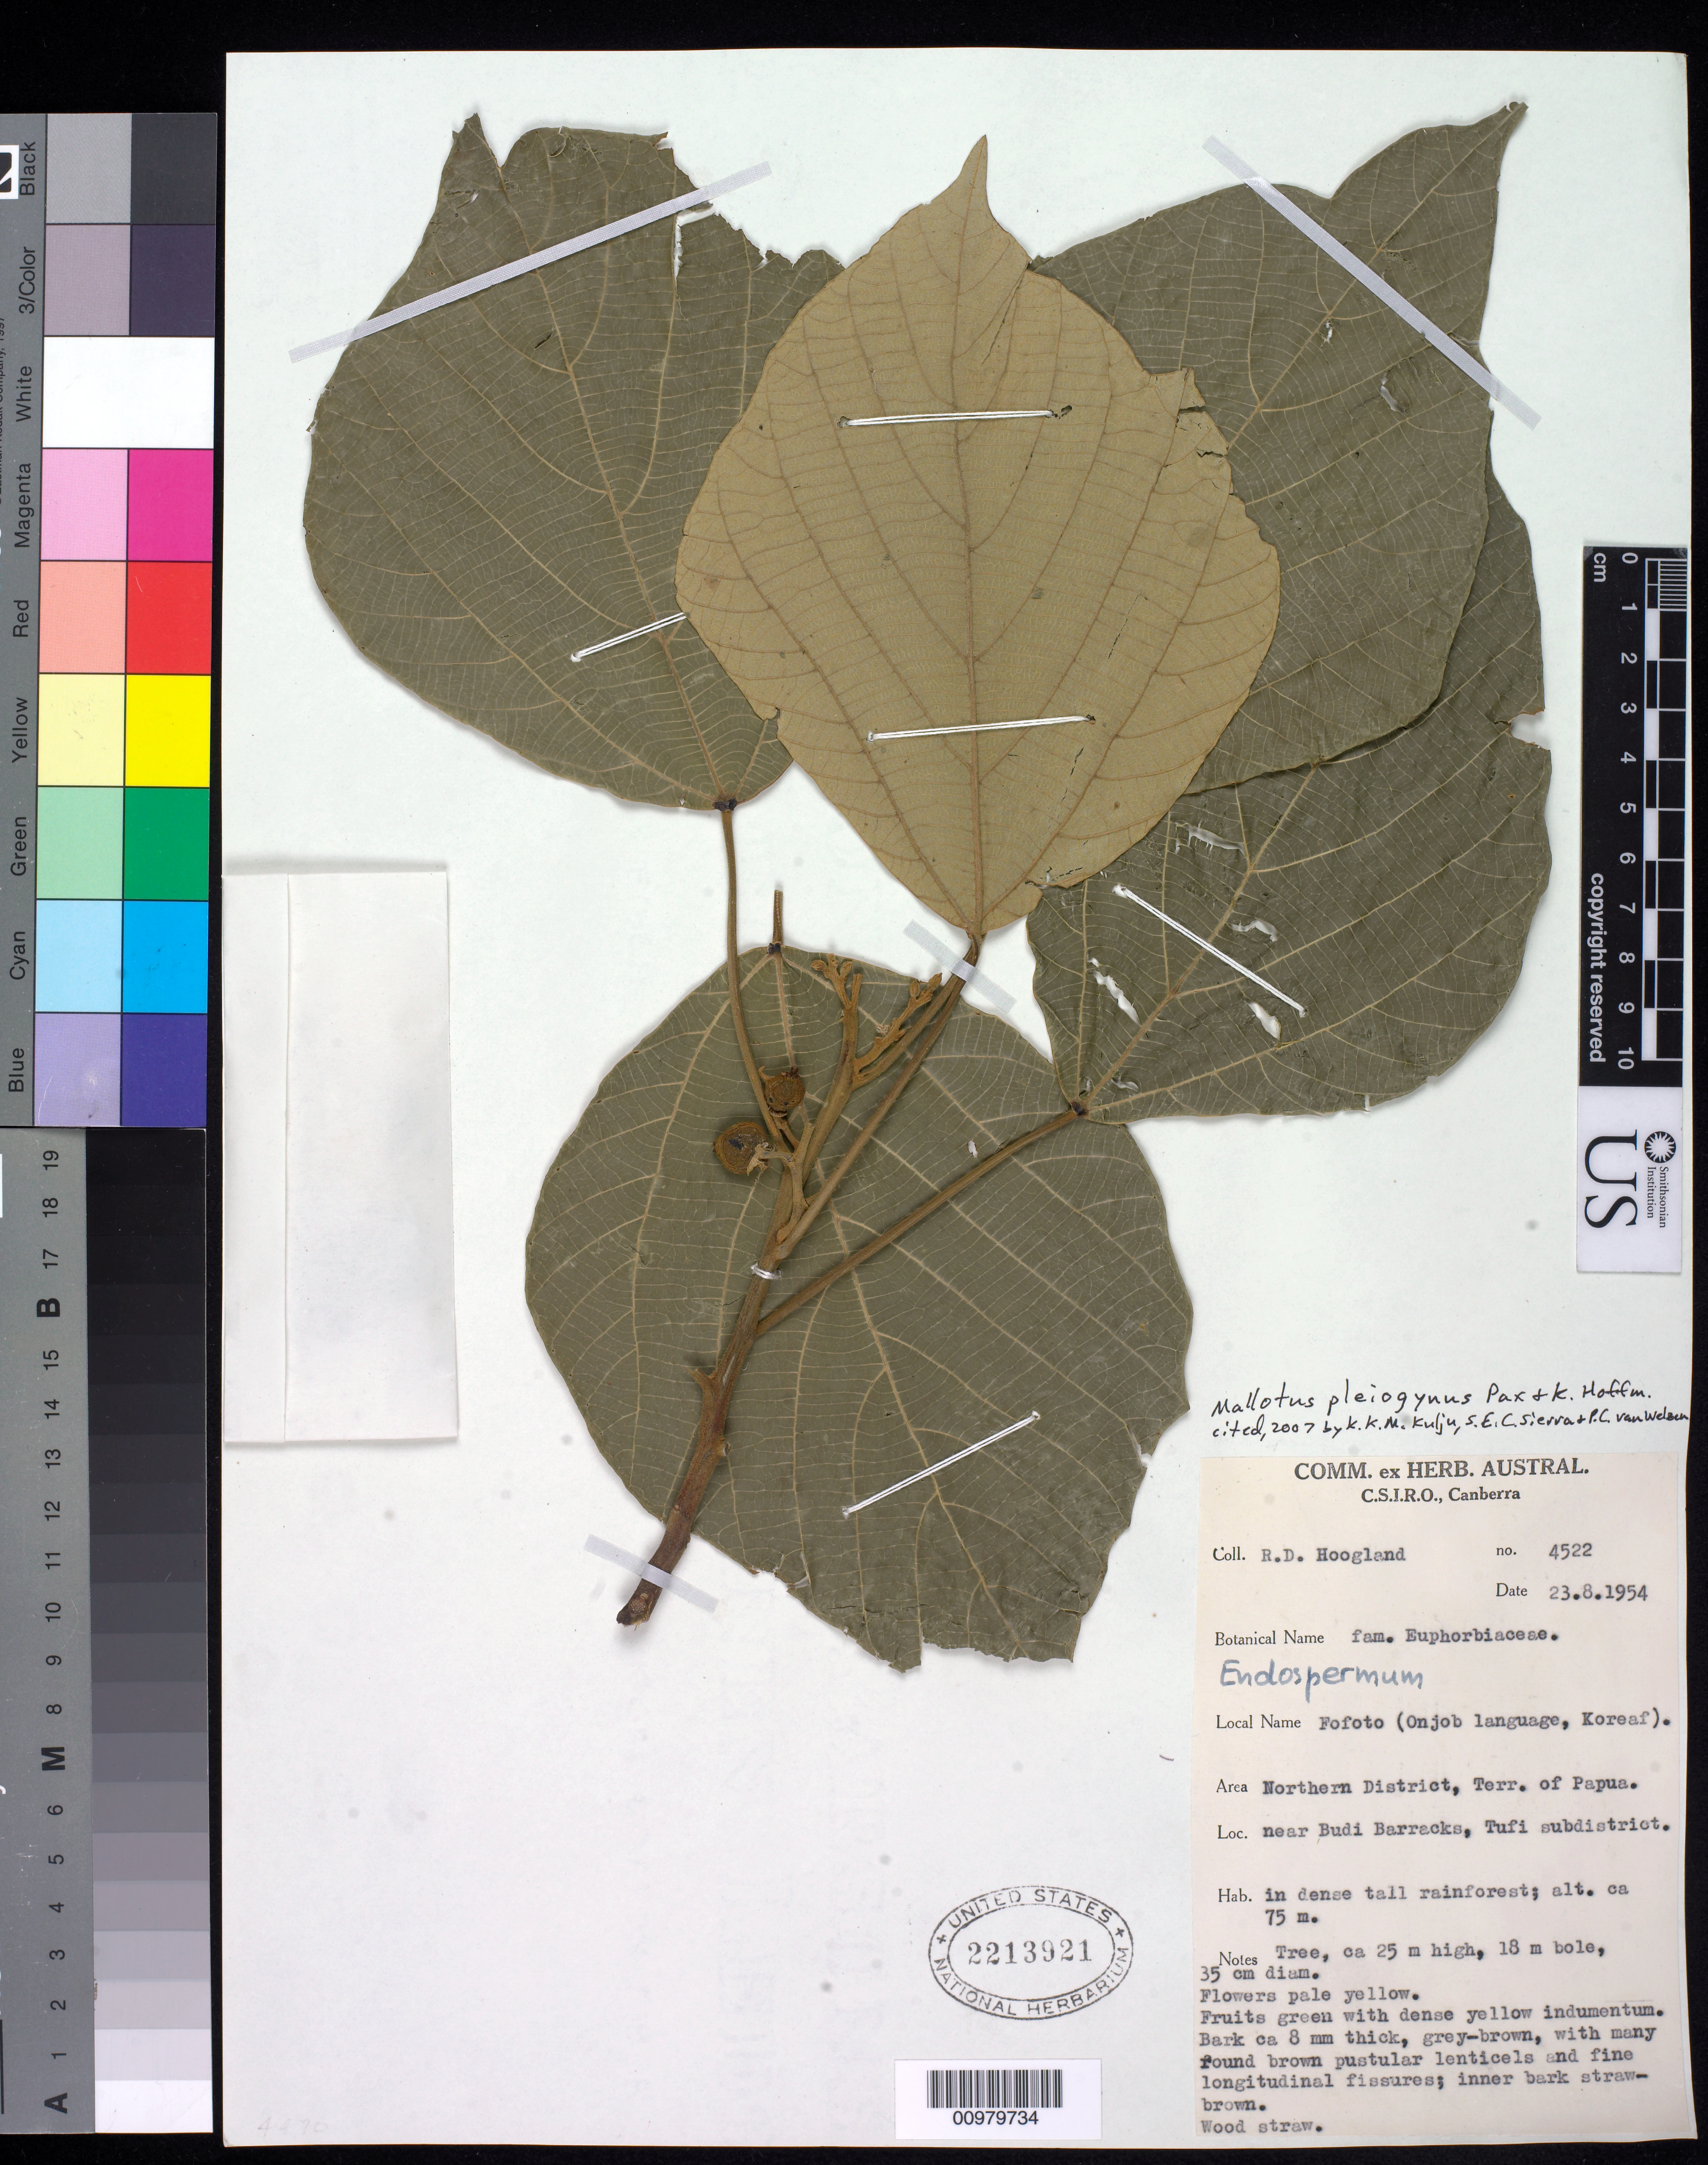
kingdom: Plantae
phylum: Tracheophyta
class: Magnoliopsida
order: Malpighiales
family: Euphorbiaceae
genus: Mallotus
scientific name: Mallotus pleiogynus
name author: Pax & K. Hoffm.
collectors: R. D. Hoogland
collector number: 4522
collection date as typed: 23 Aug 1954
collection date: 1954-08-23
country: Papua New Guinea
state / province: Northern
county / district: Tufi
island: New Guinea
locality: Tufi subdistrict, near Budi barracks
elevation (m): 75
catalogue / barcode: US 2213921